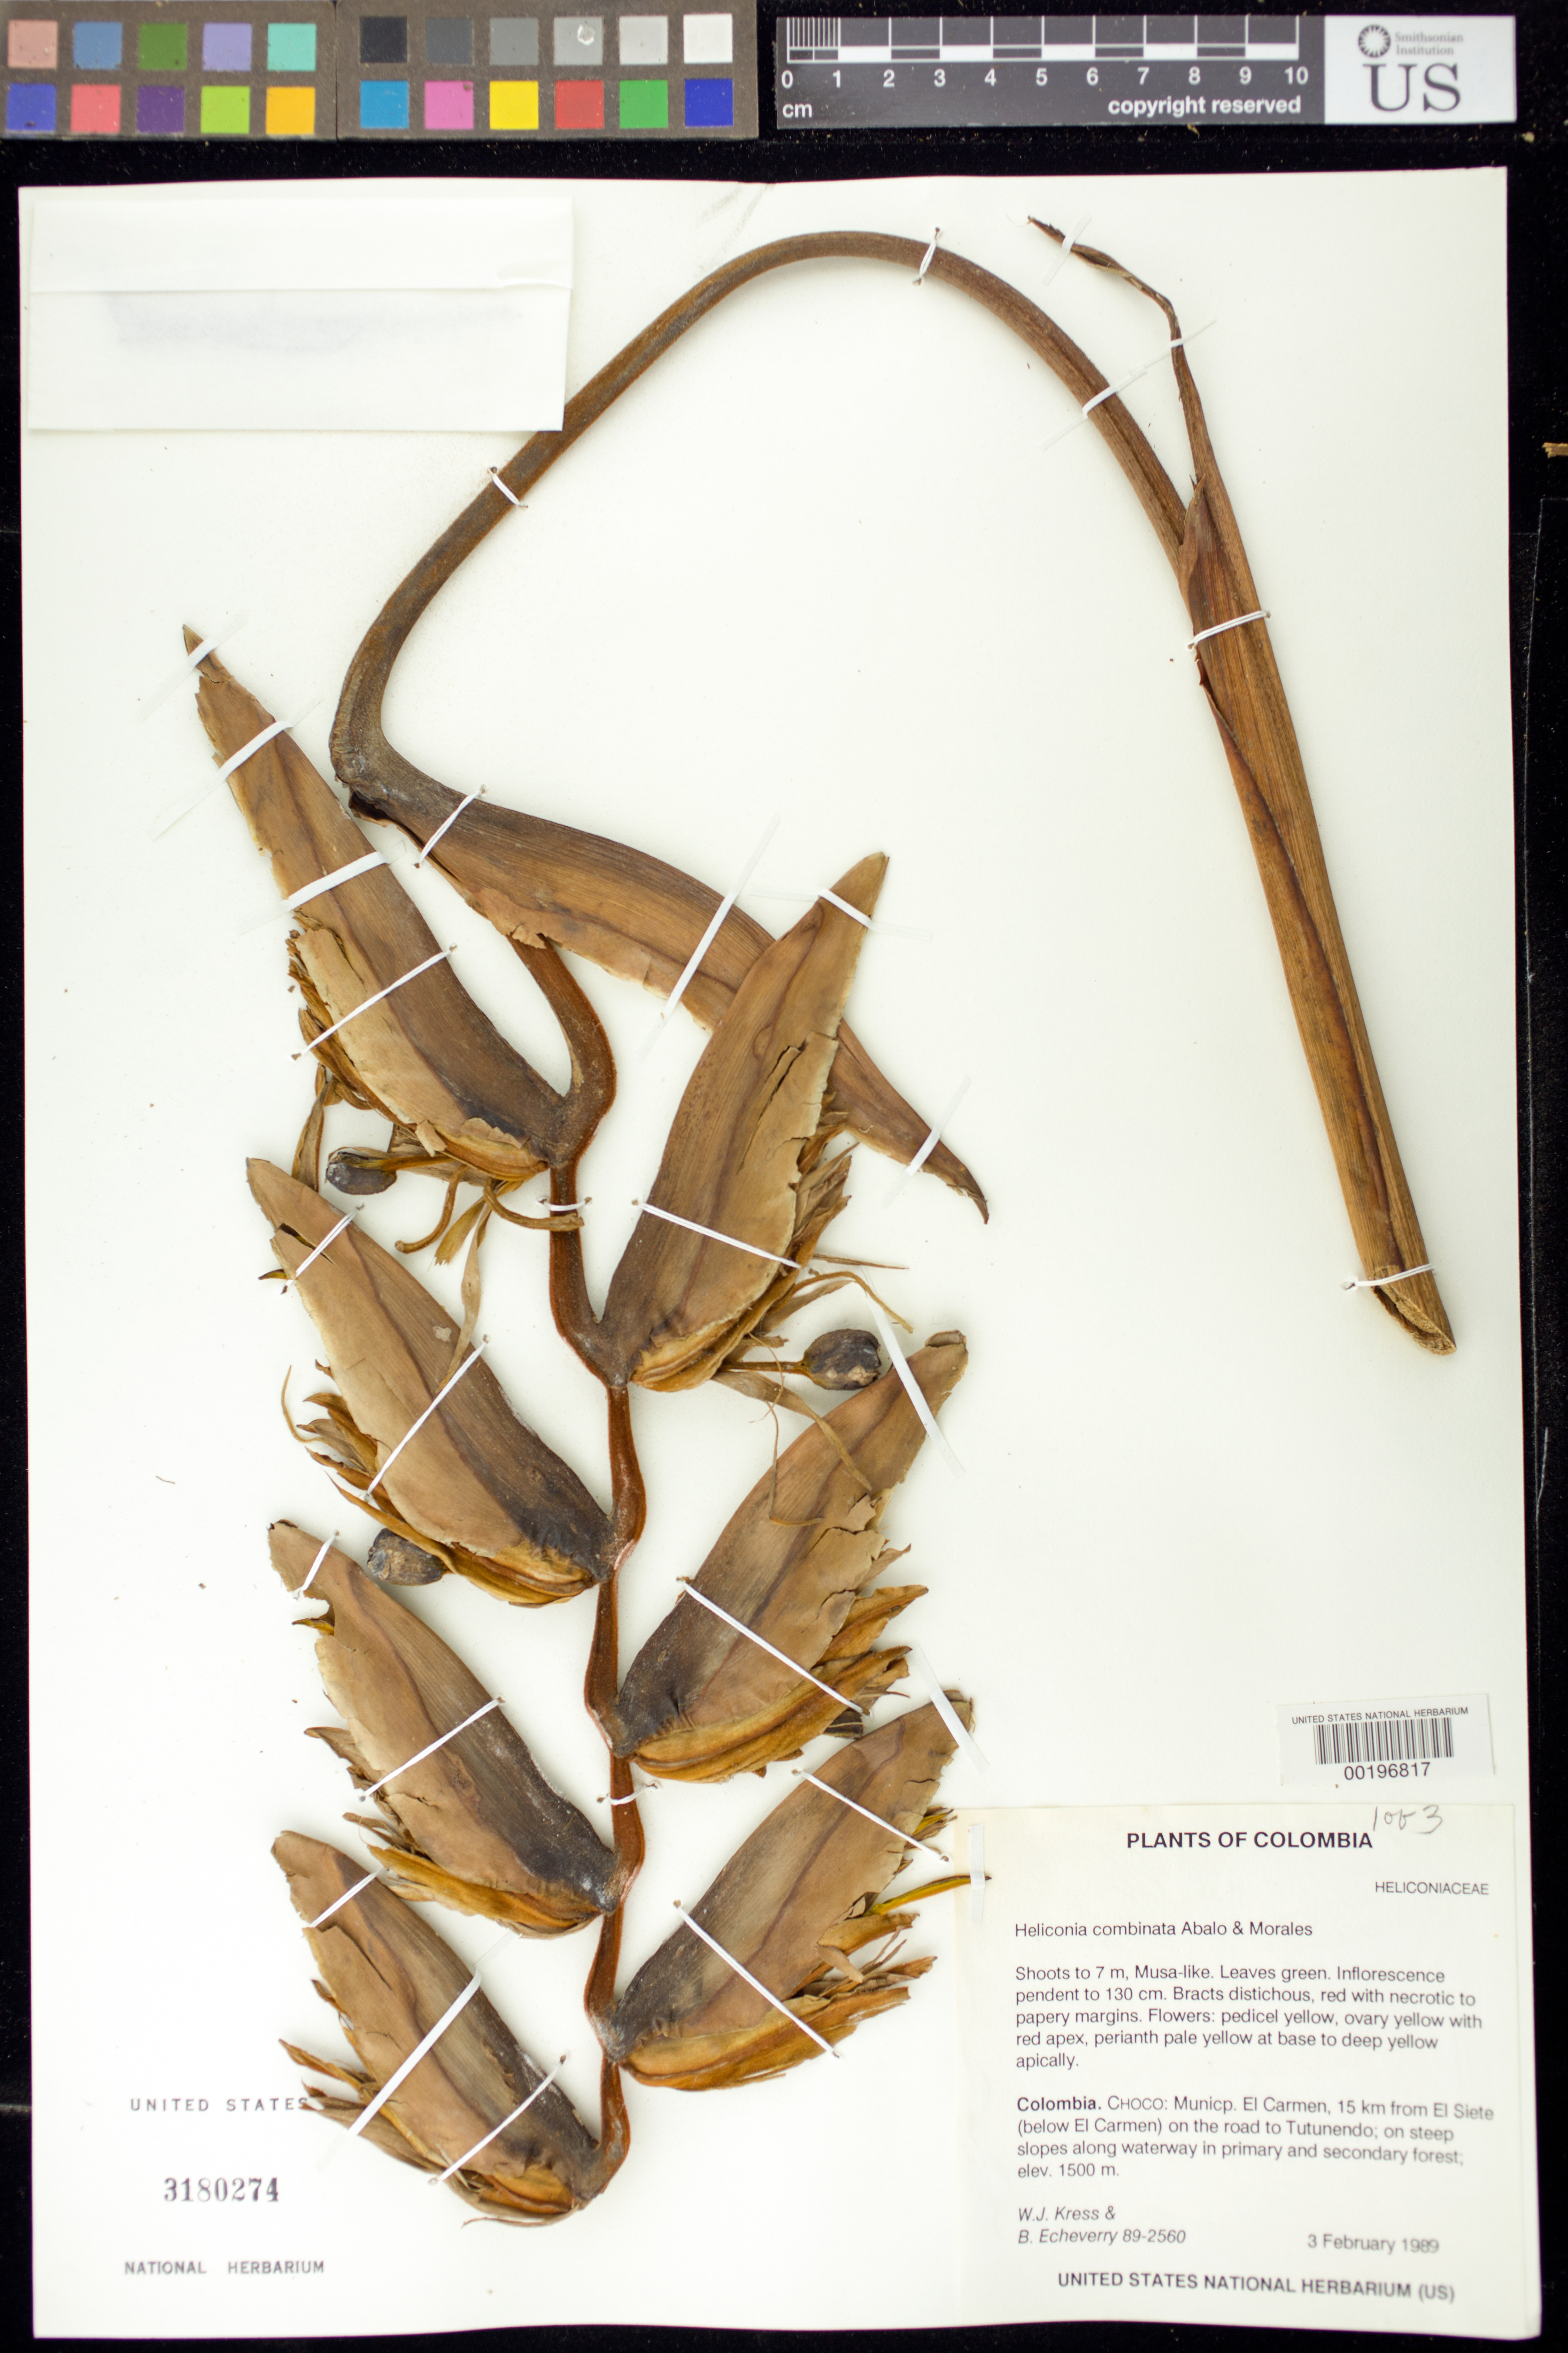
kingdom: Plantae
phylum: Tracheophyta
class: Liliopsida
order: Zingiberales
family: Heliconiaceae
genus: Heliconia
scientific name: Heliconia combinata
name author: Abalo & G. Morales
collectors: W. J. Kress & B. Echeverry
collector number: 89-2560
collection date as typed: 03 Feb 1989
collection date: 1989-02-03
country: Colombia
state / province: Chocó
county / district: El Carmen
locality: Municp. el Carmen, 15 km from el Siete (below el Carmen) on road to TutUnendo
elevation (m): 1500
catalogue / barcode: US 3180274